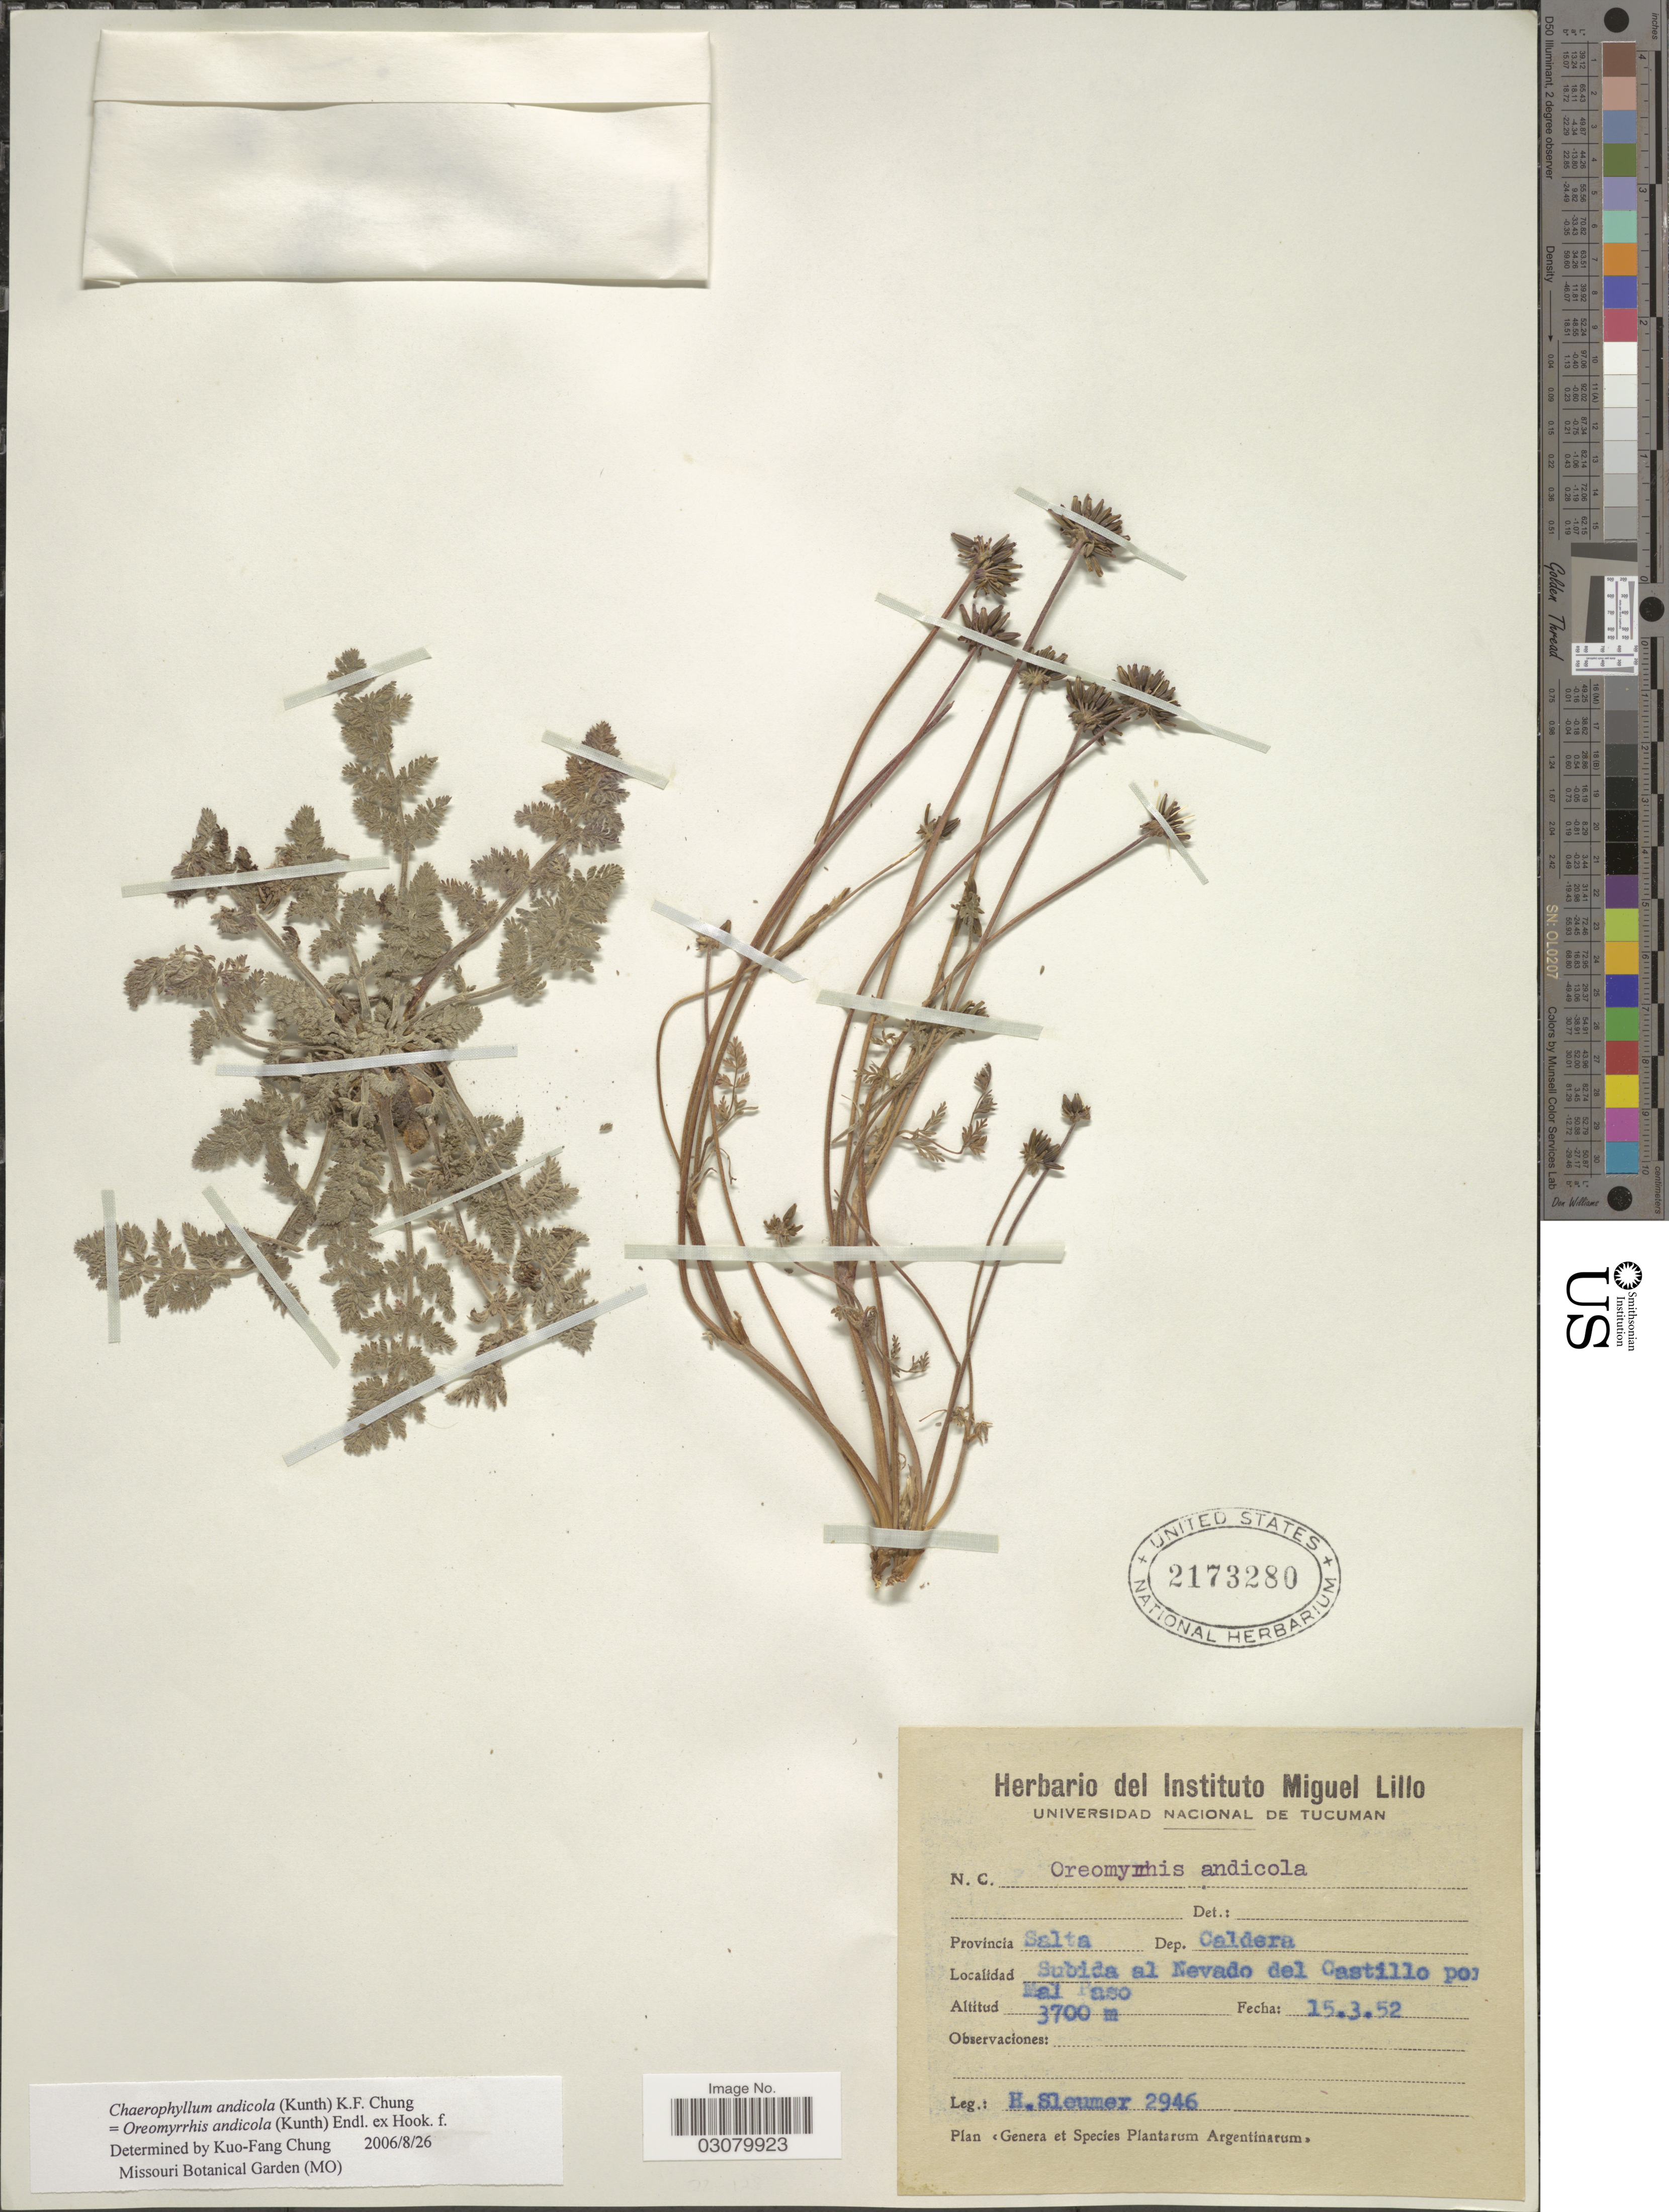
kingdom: Plantae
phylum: Tracheophyta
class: Magnoliopsida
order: Apiales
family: Apiaceae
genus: Oreomyrrhis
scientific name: Oreomyrrhis andicola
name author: (Kunth) Endl. ex Hook. f.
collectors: H. O. Sleumer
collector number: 2946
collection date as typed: Transcribed d/m/y: 15/3/52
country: Argentina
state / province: Salta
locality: Dep. Caldera. Subida al Nevado del Castillo po Mal Taso.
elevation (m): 3700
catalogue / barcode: US 2173280